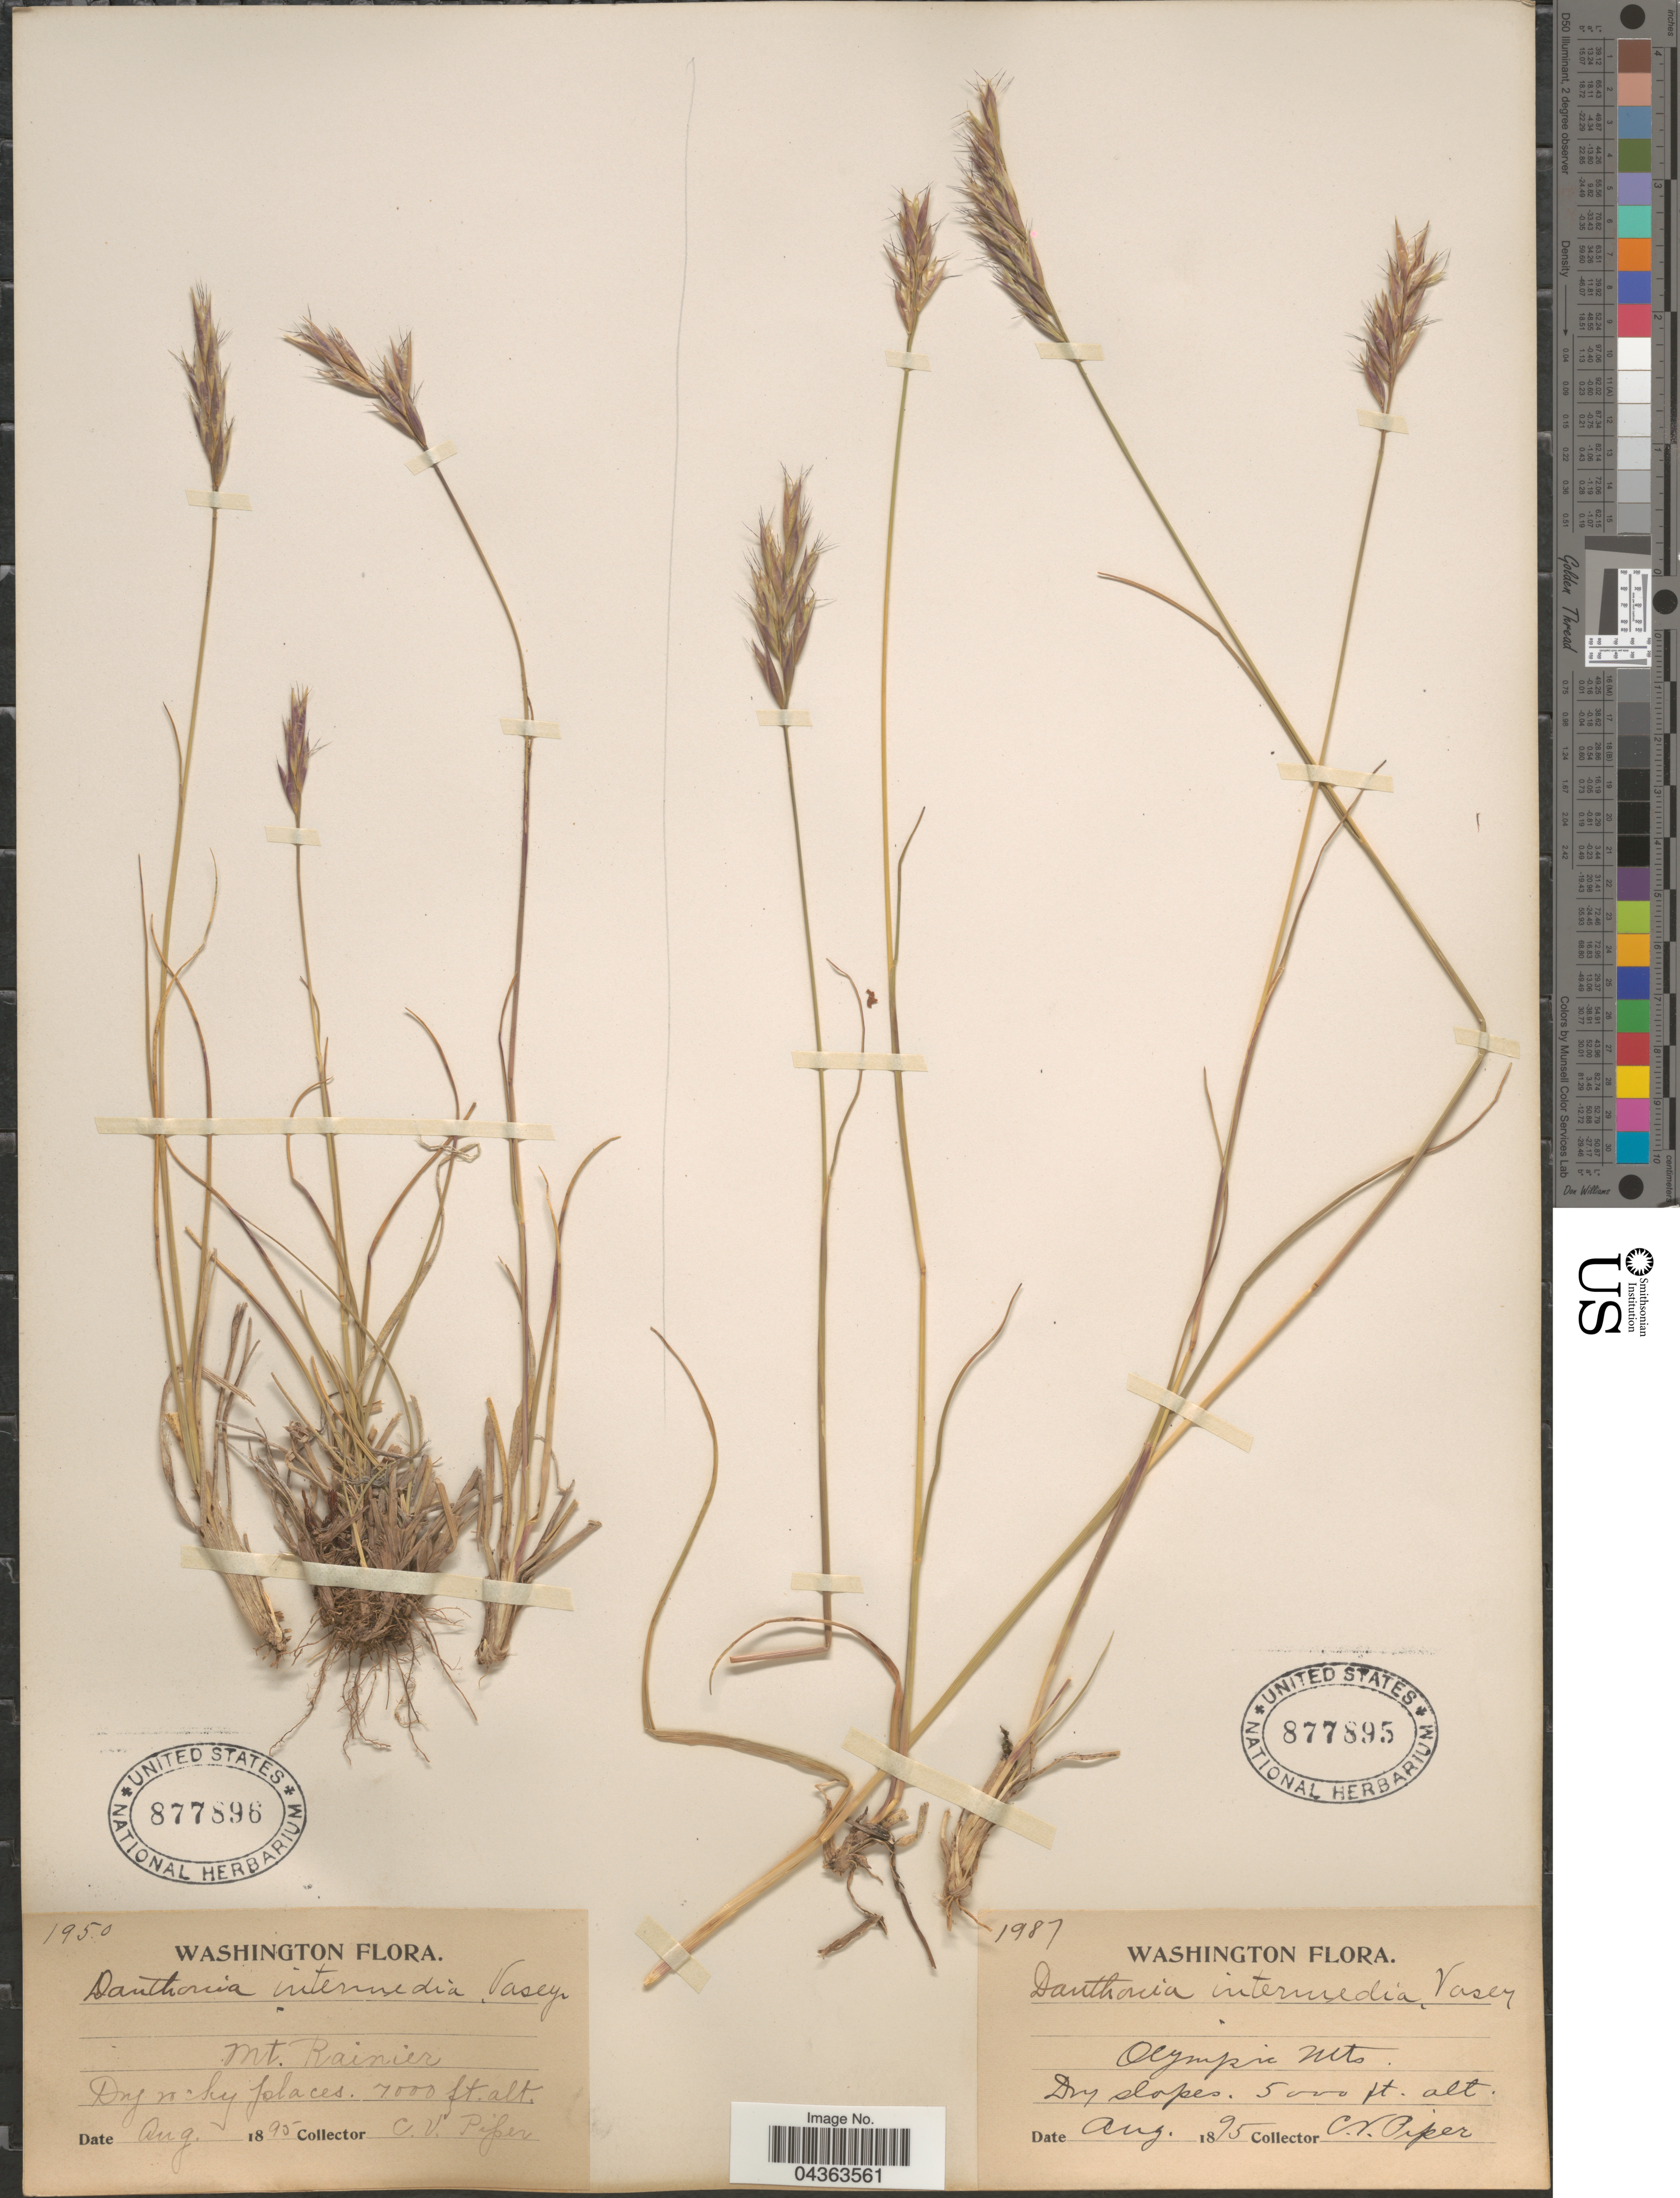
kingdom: Plantae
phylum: Tracheophyta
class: Liliopsida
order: Poales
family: Poaceae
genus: Danthonia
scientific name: Danthonia intermedia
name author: Vasey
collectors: C. V. Piper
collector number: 1987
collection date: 1895-08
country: United States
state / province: Washington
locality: Olympic Mts. Dry slopes.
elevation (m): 1524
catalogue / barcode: US 877895-2